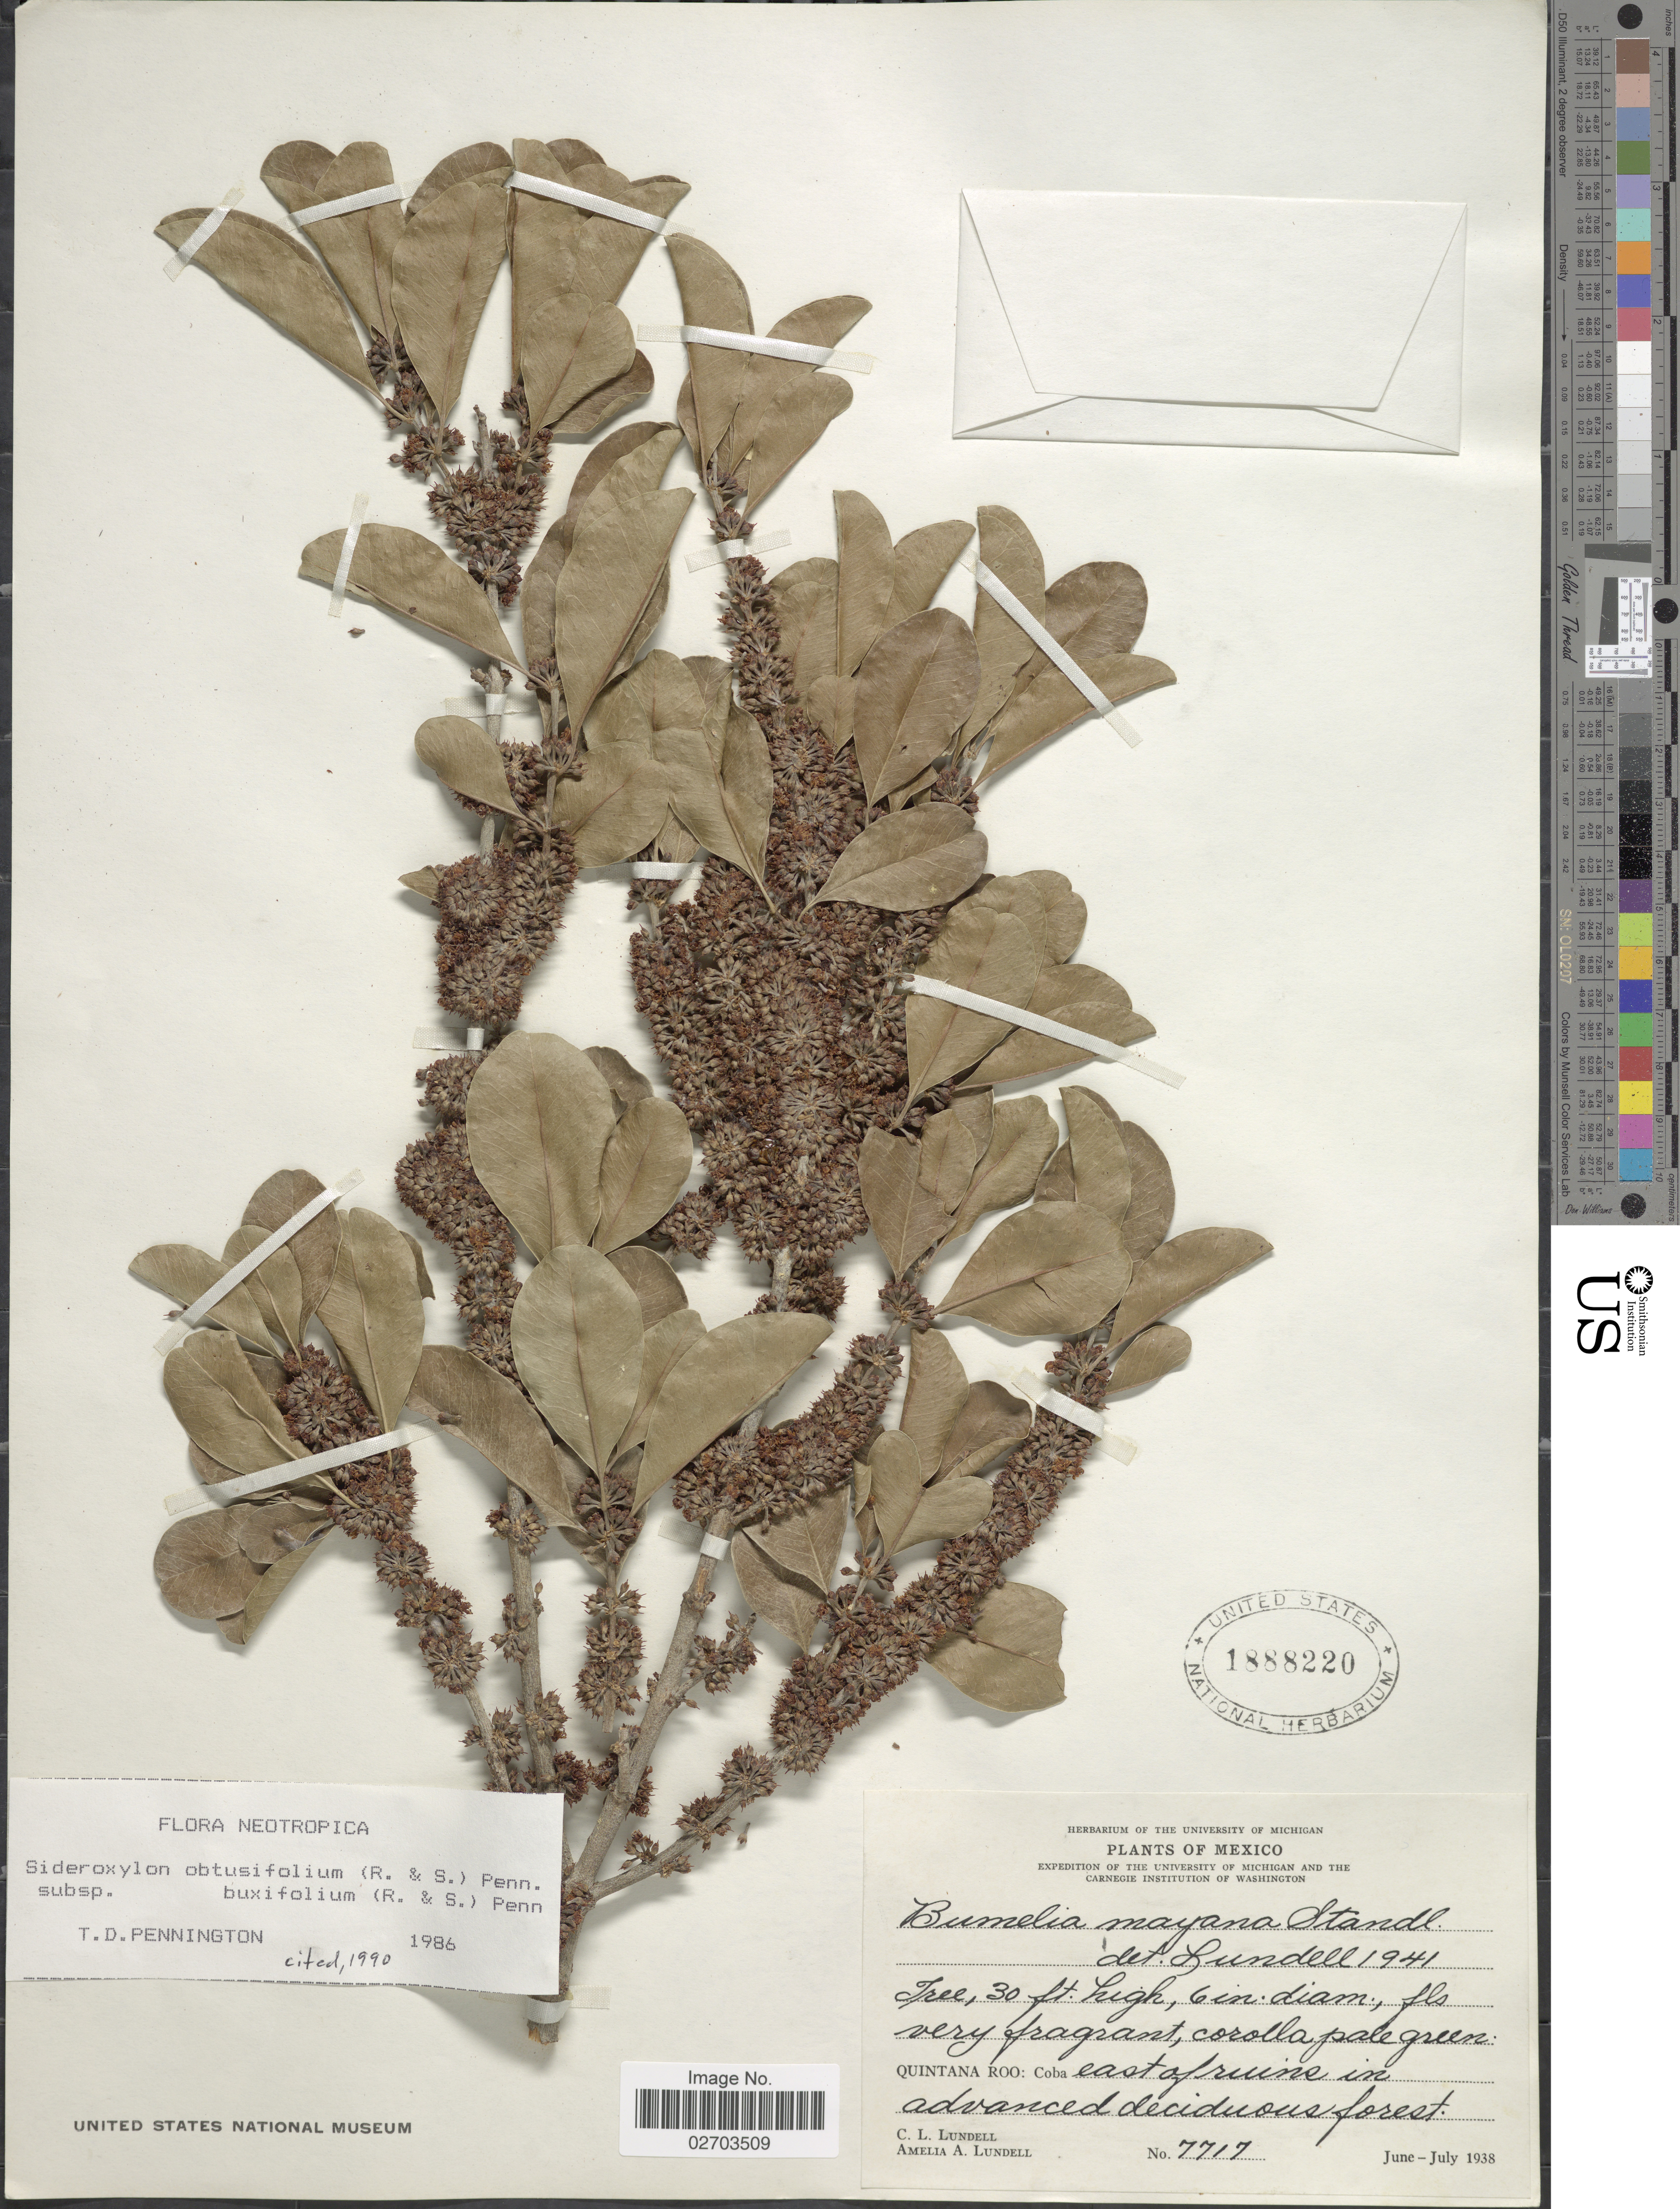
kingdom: Plantae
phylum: Tracheophyta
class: Magnoliopsida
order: Ericales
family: Sapotaceae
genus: Sideroxylon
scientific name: Sideroxylon obtusifolium subsp. buxifolium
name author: (Roem. & Schult.) T.D. Penn.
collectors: C. L. Lundell & A. A. Lundell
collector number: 7717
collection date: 1938-06/1938-07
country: Mexico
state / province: Quintana Roo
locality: Coba east of ruins in advanced deciduous forest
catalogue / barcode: US 1888220